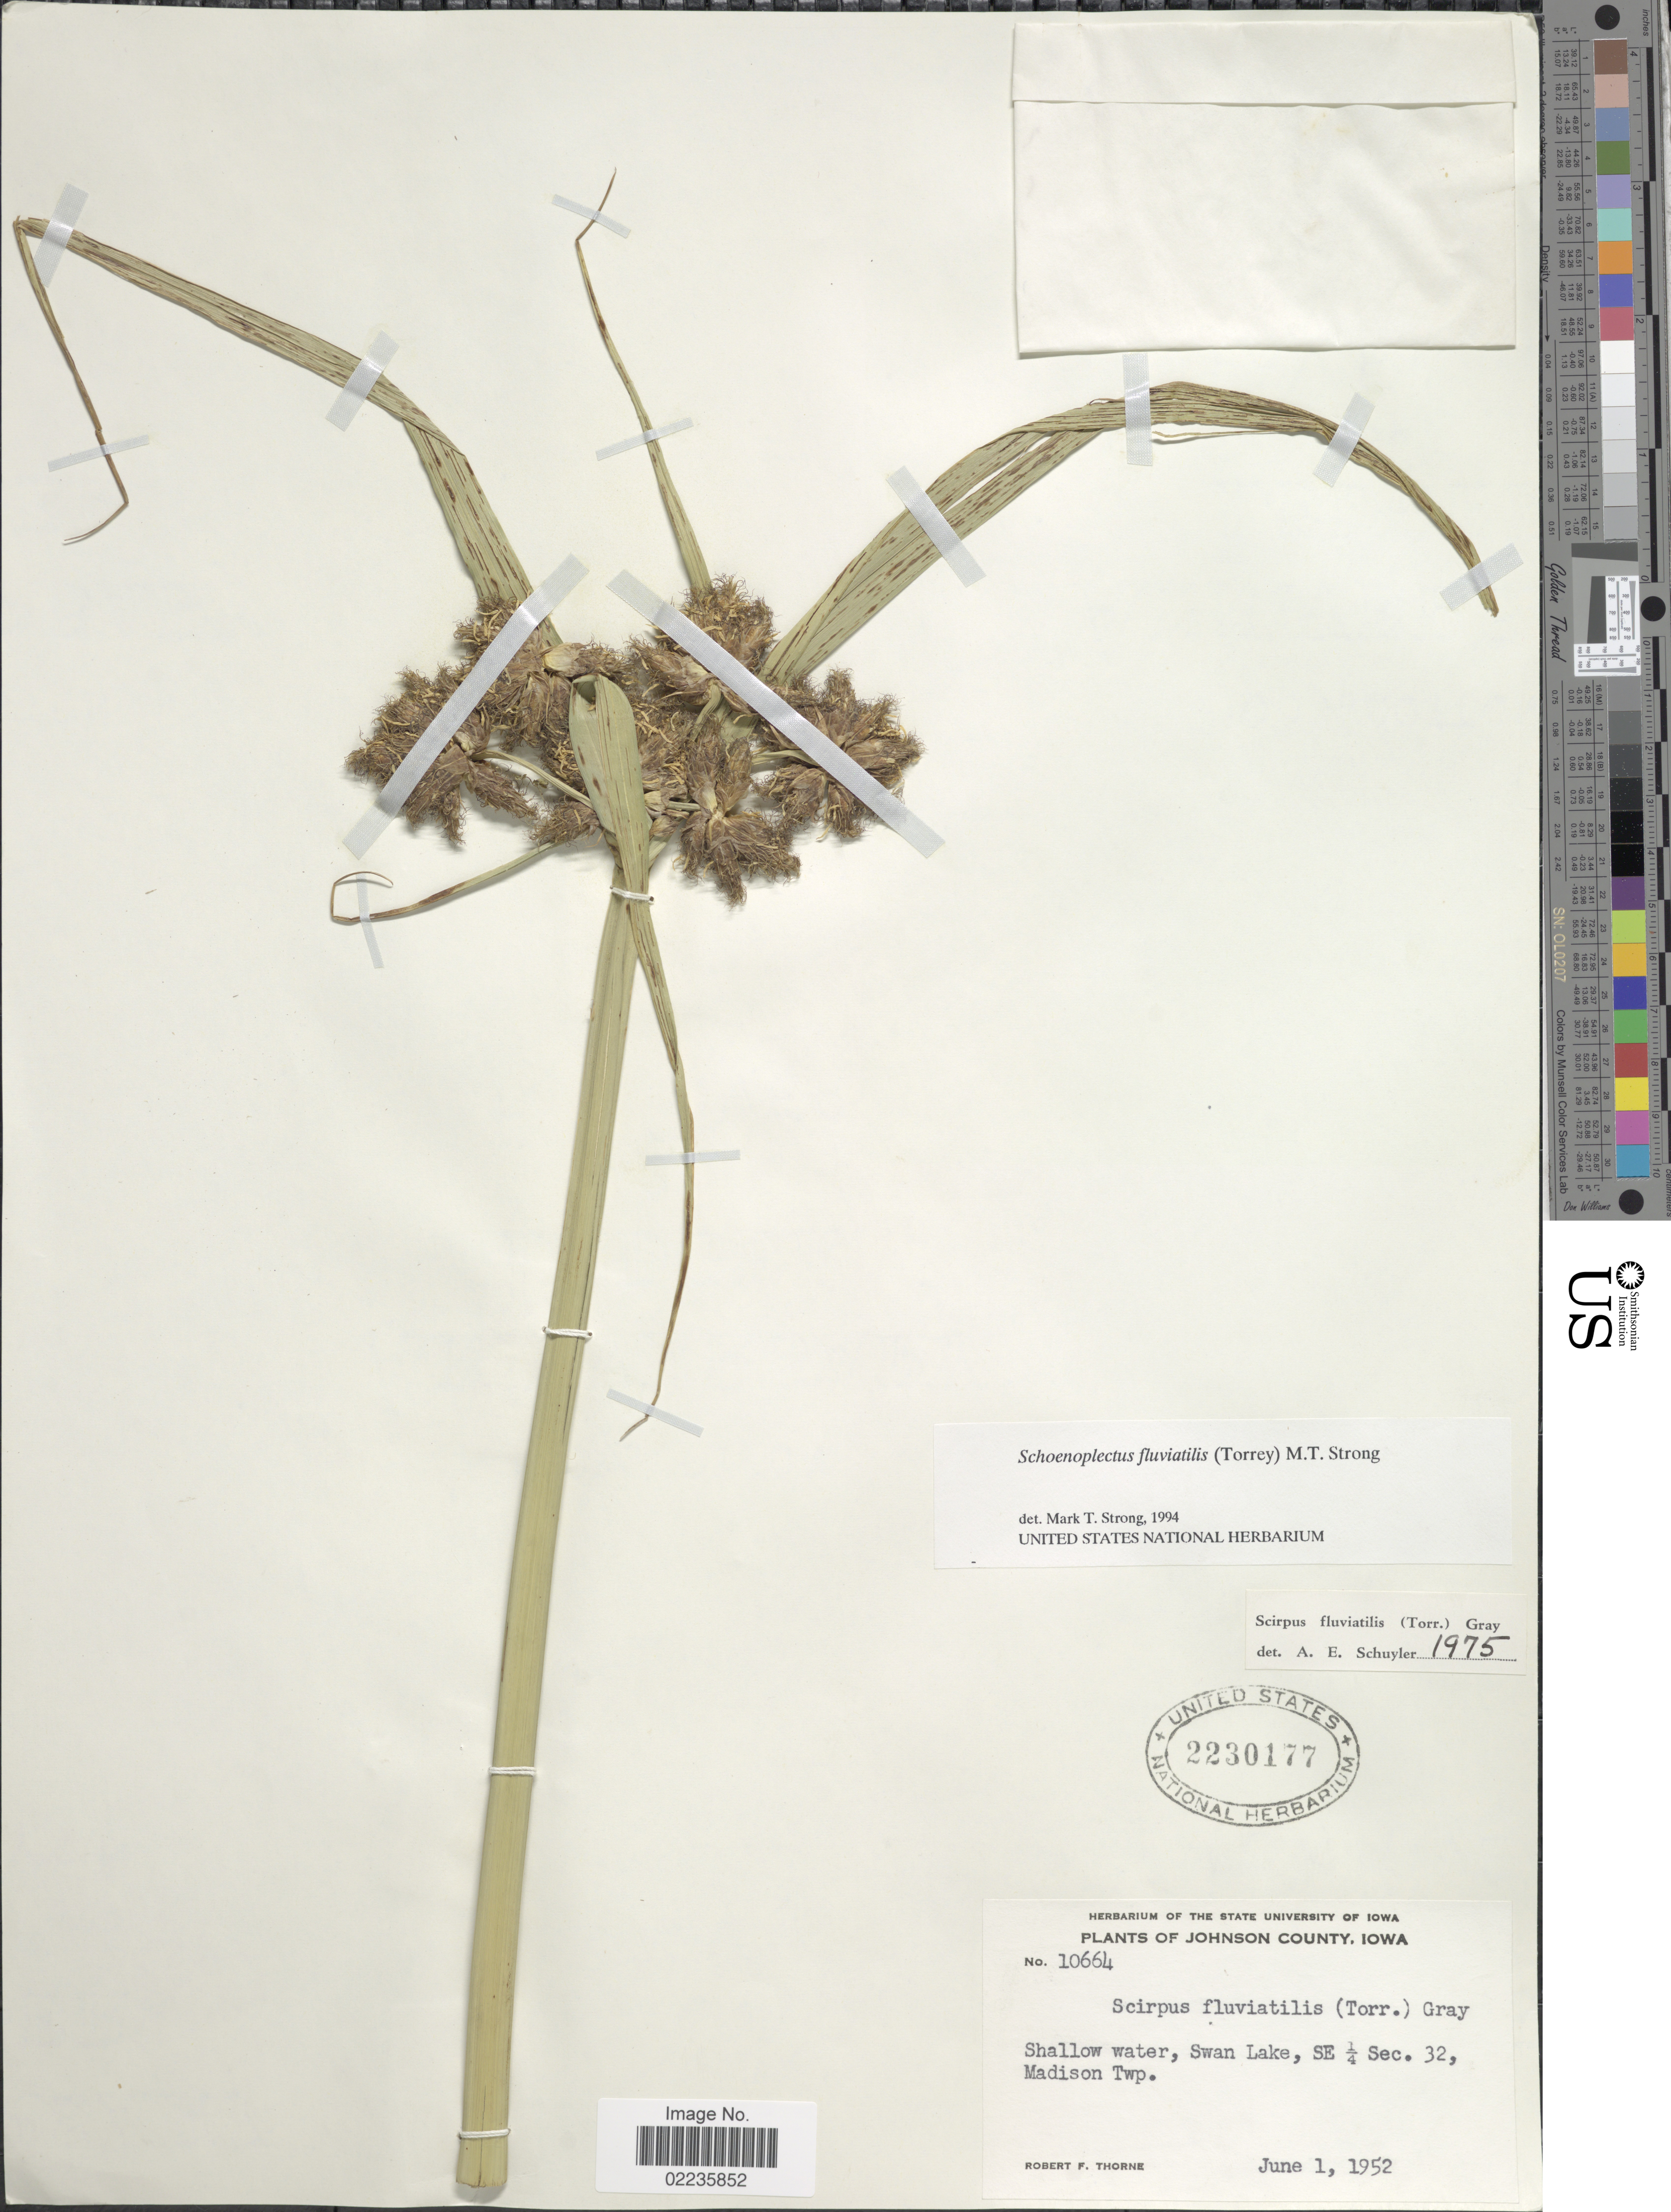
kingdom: Plantae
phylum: Tracheophyta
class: Liliopsida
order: Poales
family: Cyperaceae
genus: Bolboschoenus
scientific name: Bolboschoenus fluviatilis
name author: (Torr.) Soják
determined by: Strong, M. T., (US), Smithsonian Institution - National Museum of Natural History (UNITED STATES)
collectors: R. F. Thorne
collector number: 10664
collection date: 1952-06-01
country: United States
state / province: Iowa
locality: Johnson County. Shallow water, Swan Lake, SE 1/4 Sec. 32, Madison Twp.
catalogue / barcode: US 2230177